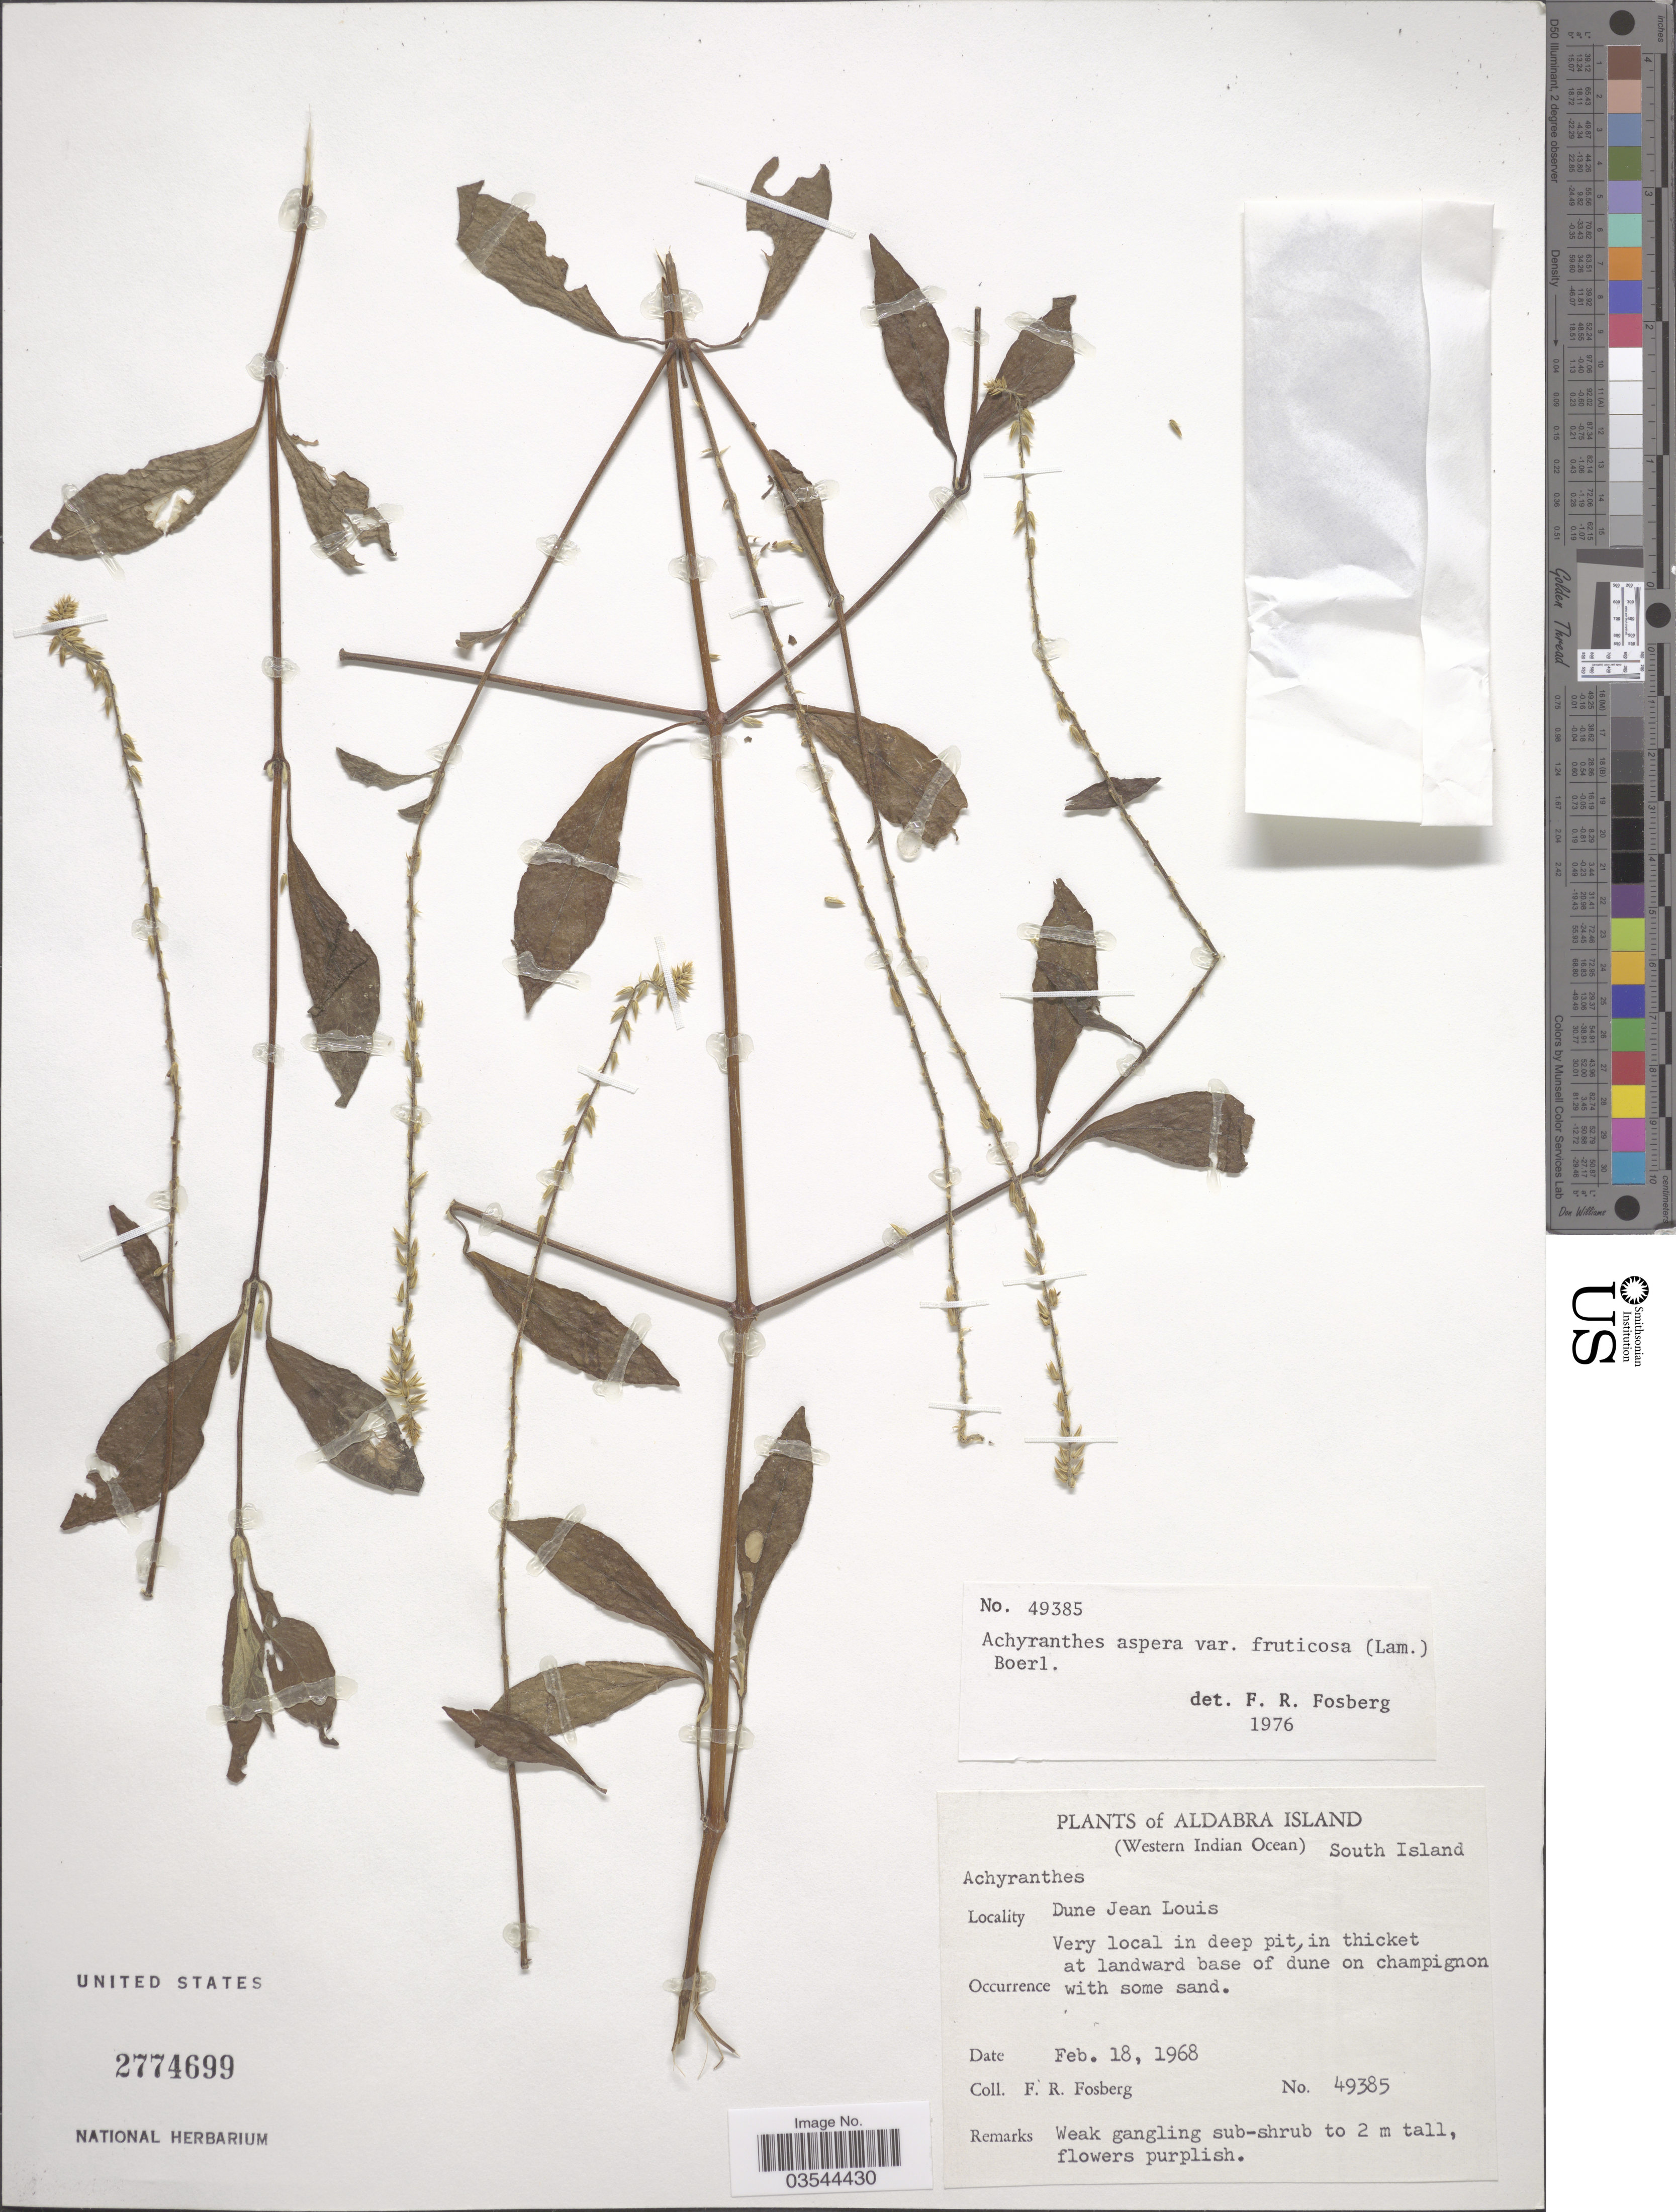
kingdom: Plantae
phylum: Tracheophyta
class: Magnoliopsida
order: Caryophyllales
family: Amaranthaceae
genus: Achyranthes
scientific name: Achyranthes aspera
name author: L.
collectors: F. R. Fosberg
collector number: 49385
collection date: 1968-02-18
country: Seychelles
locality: Aldabra Island. (Western Indian Ocean). South Island. Dune Jean Louis.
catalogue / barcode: US 2774699